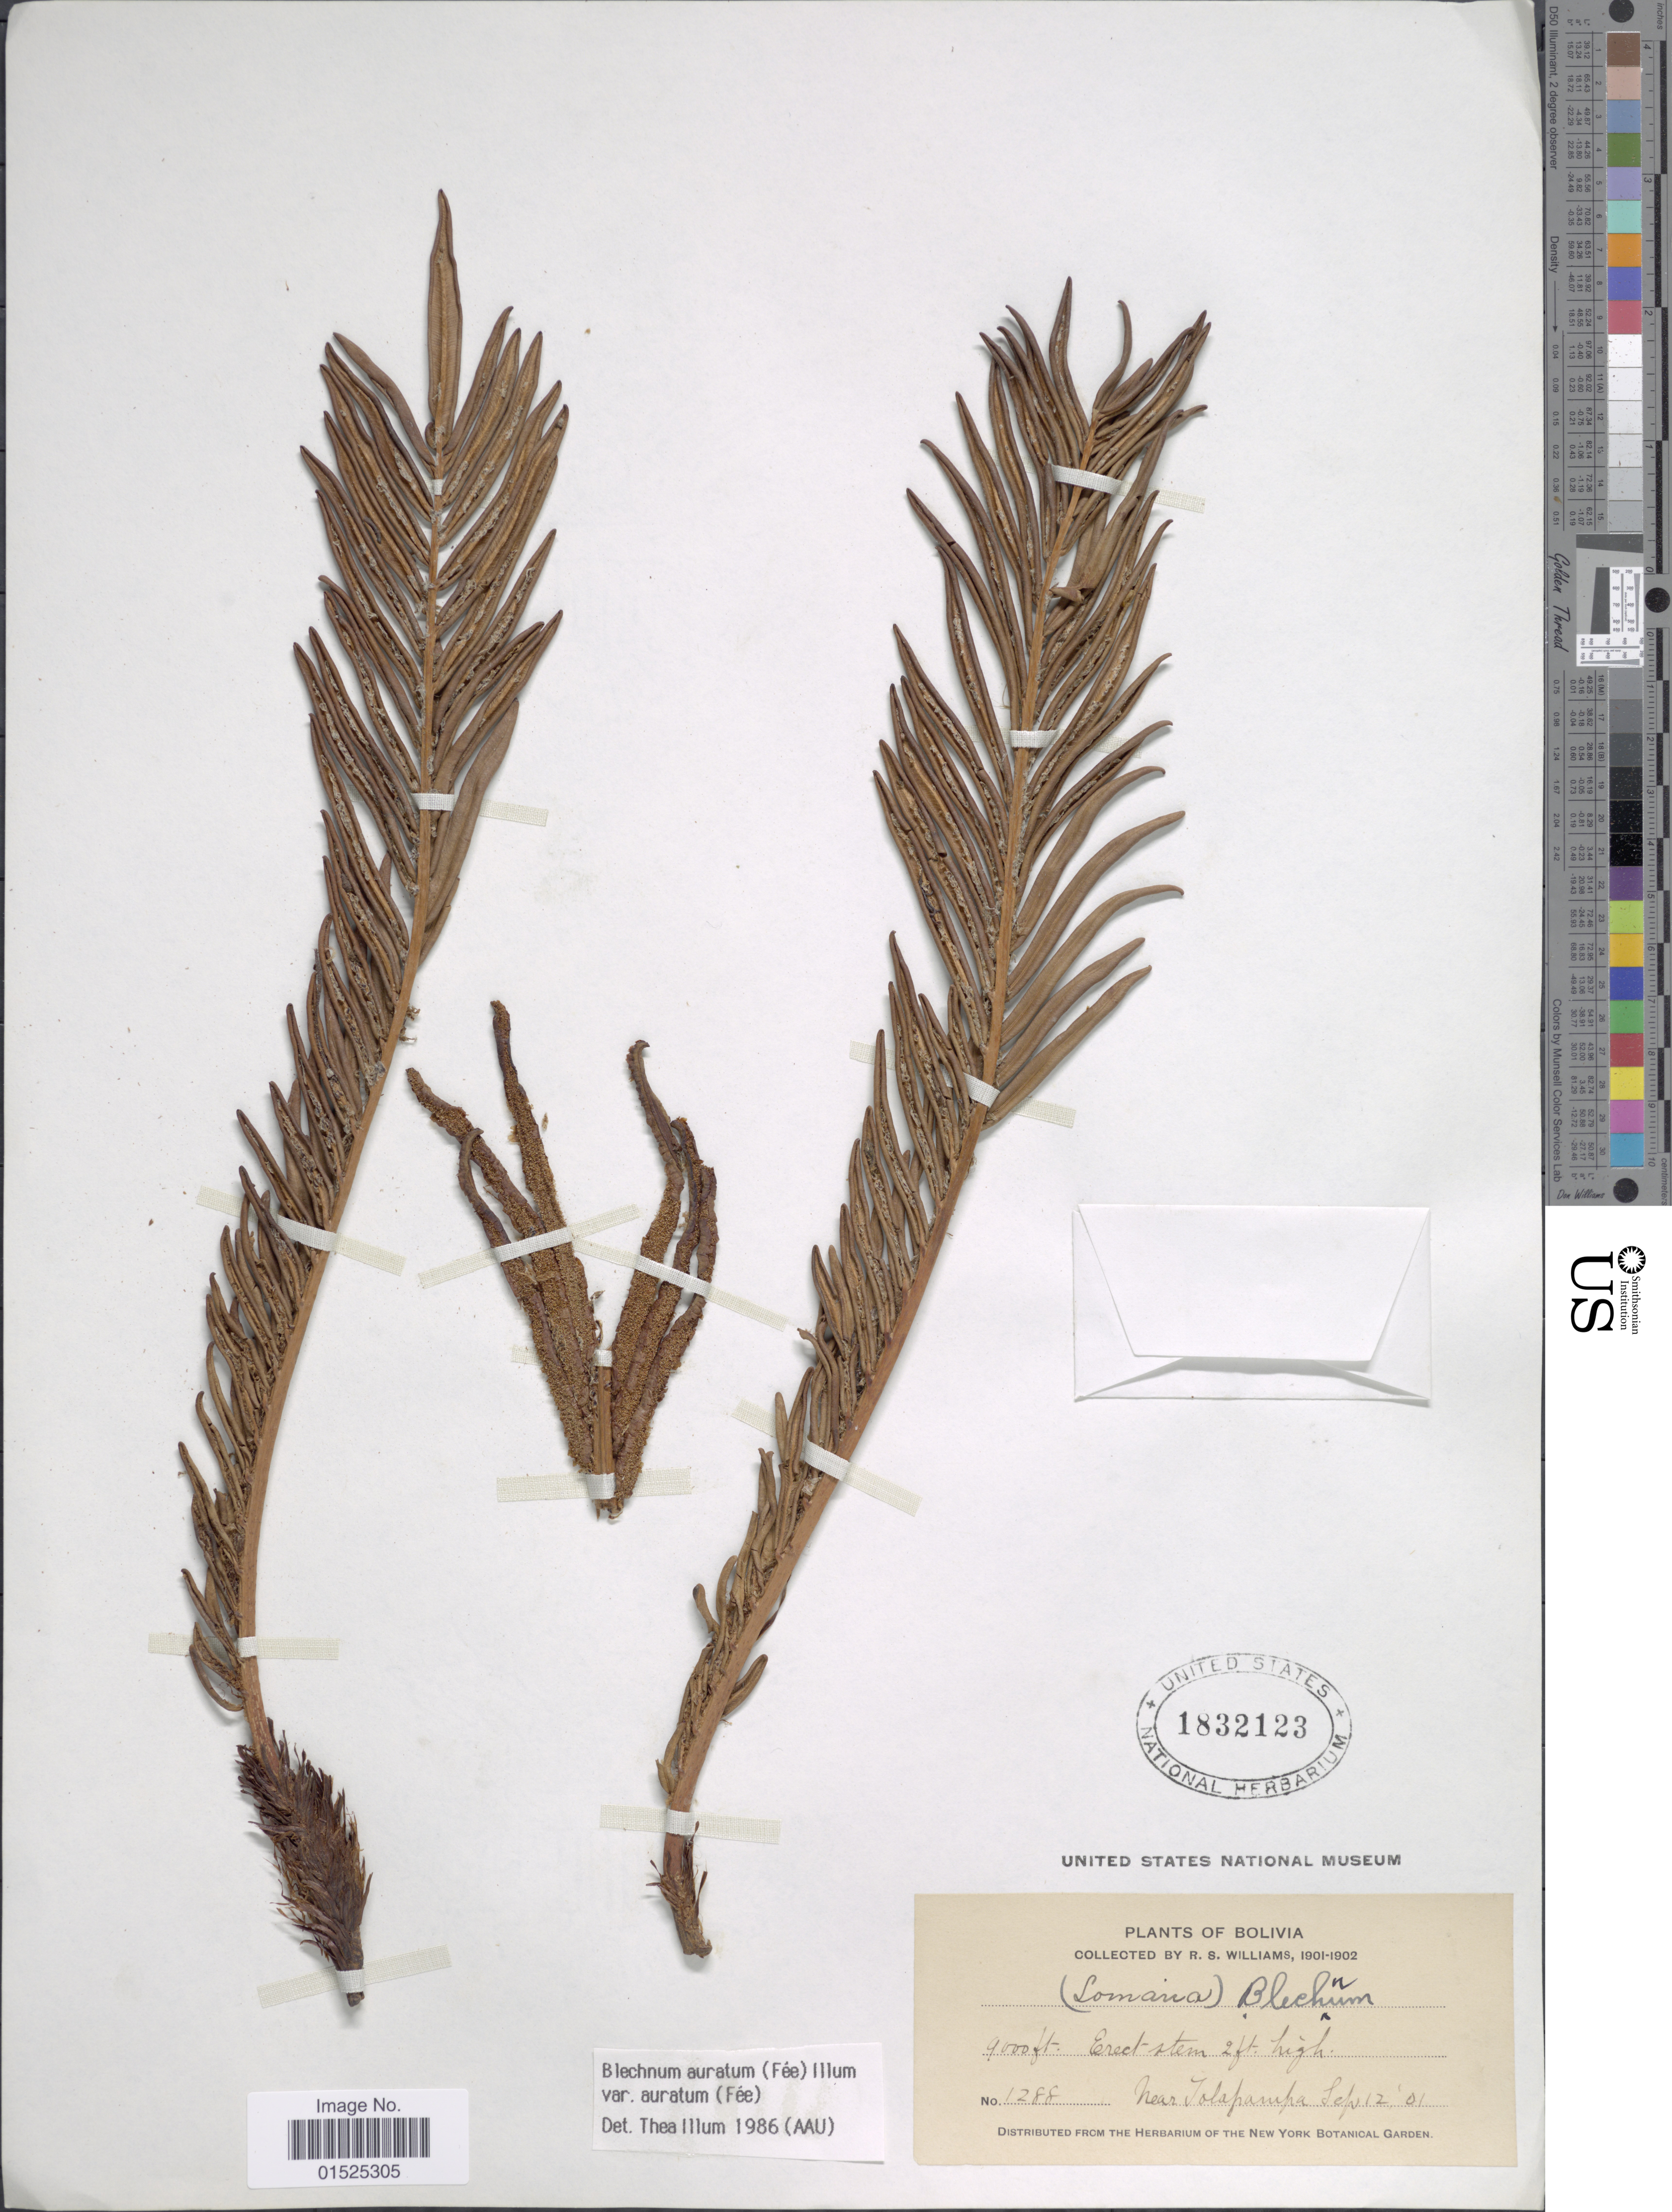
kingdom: Plantae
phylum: Tracheophyta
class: Polypodiopsida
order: Polypodiales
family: Blechnaceae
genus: Blechnum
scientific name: Blechnum auratum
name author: (Fée) R.M. Tryon & Stolze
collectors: R. S. Williams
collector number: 1288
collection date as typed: Sep 12, '01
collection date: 1901-09-12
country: Bolivia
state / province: La Páz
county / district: Larecaja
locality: Near Tolapampa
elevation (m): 2743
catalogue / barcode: US 1832123